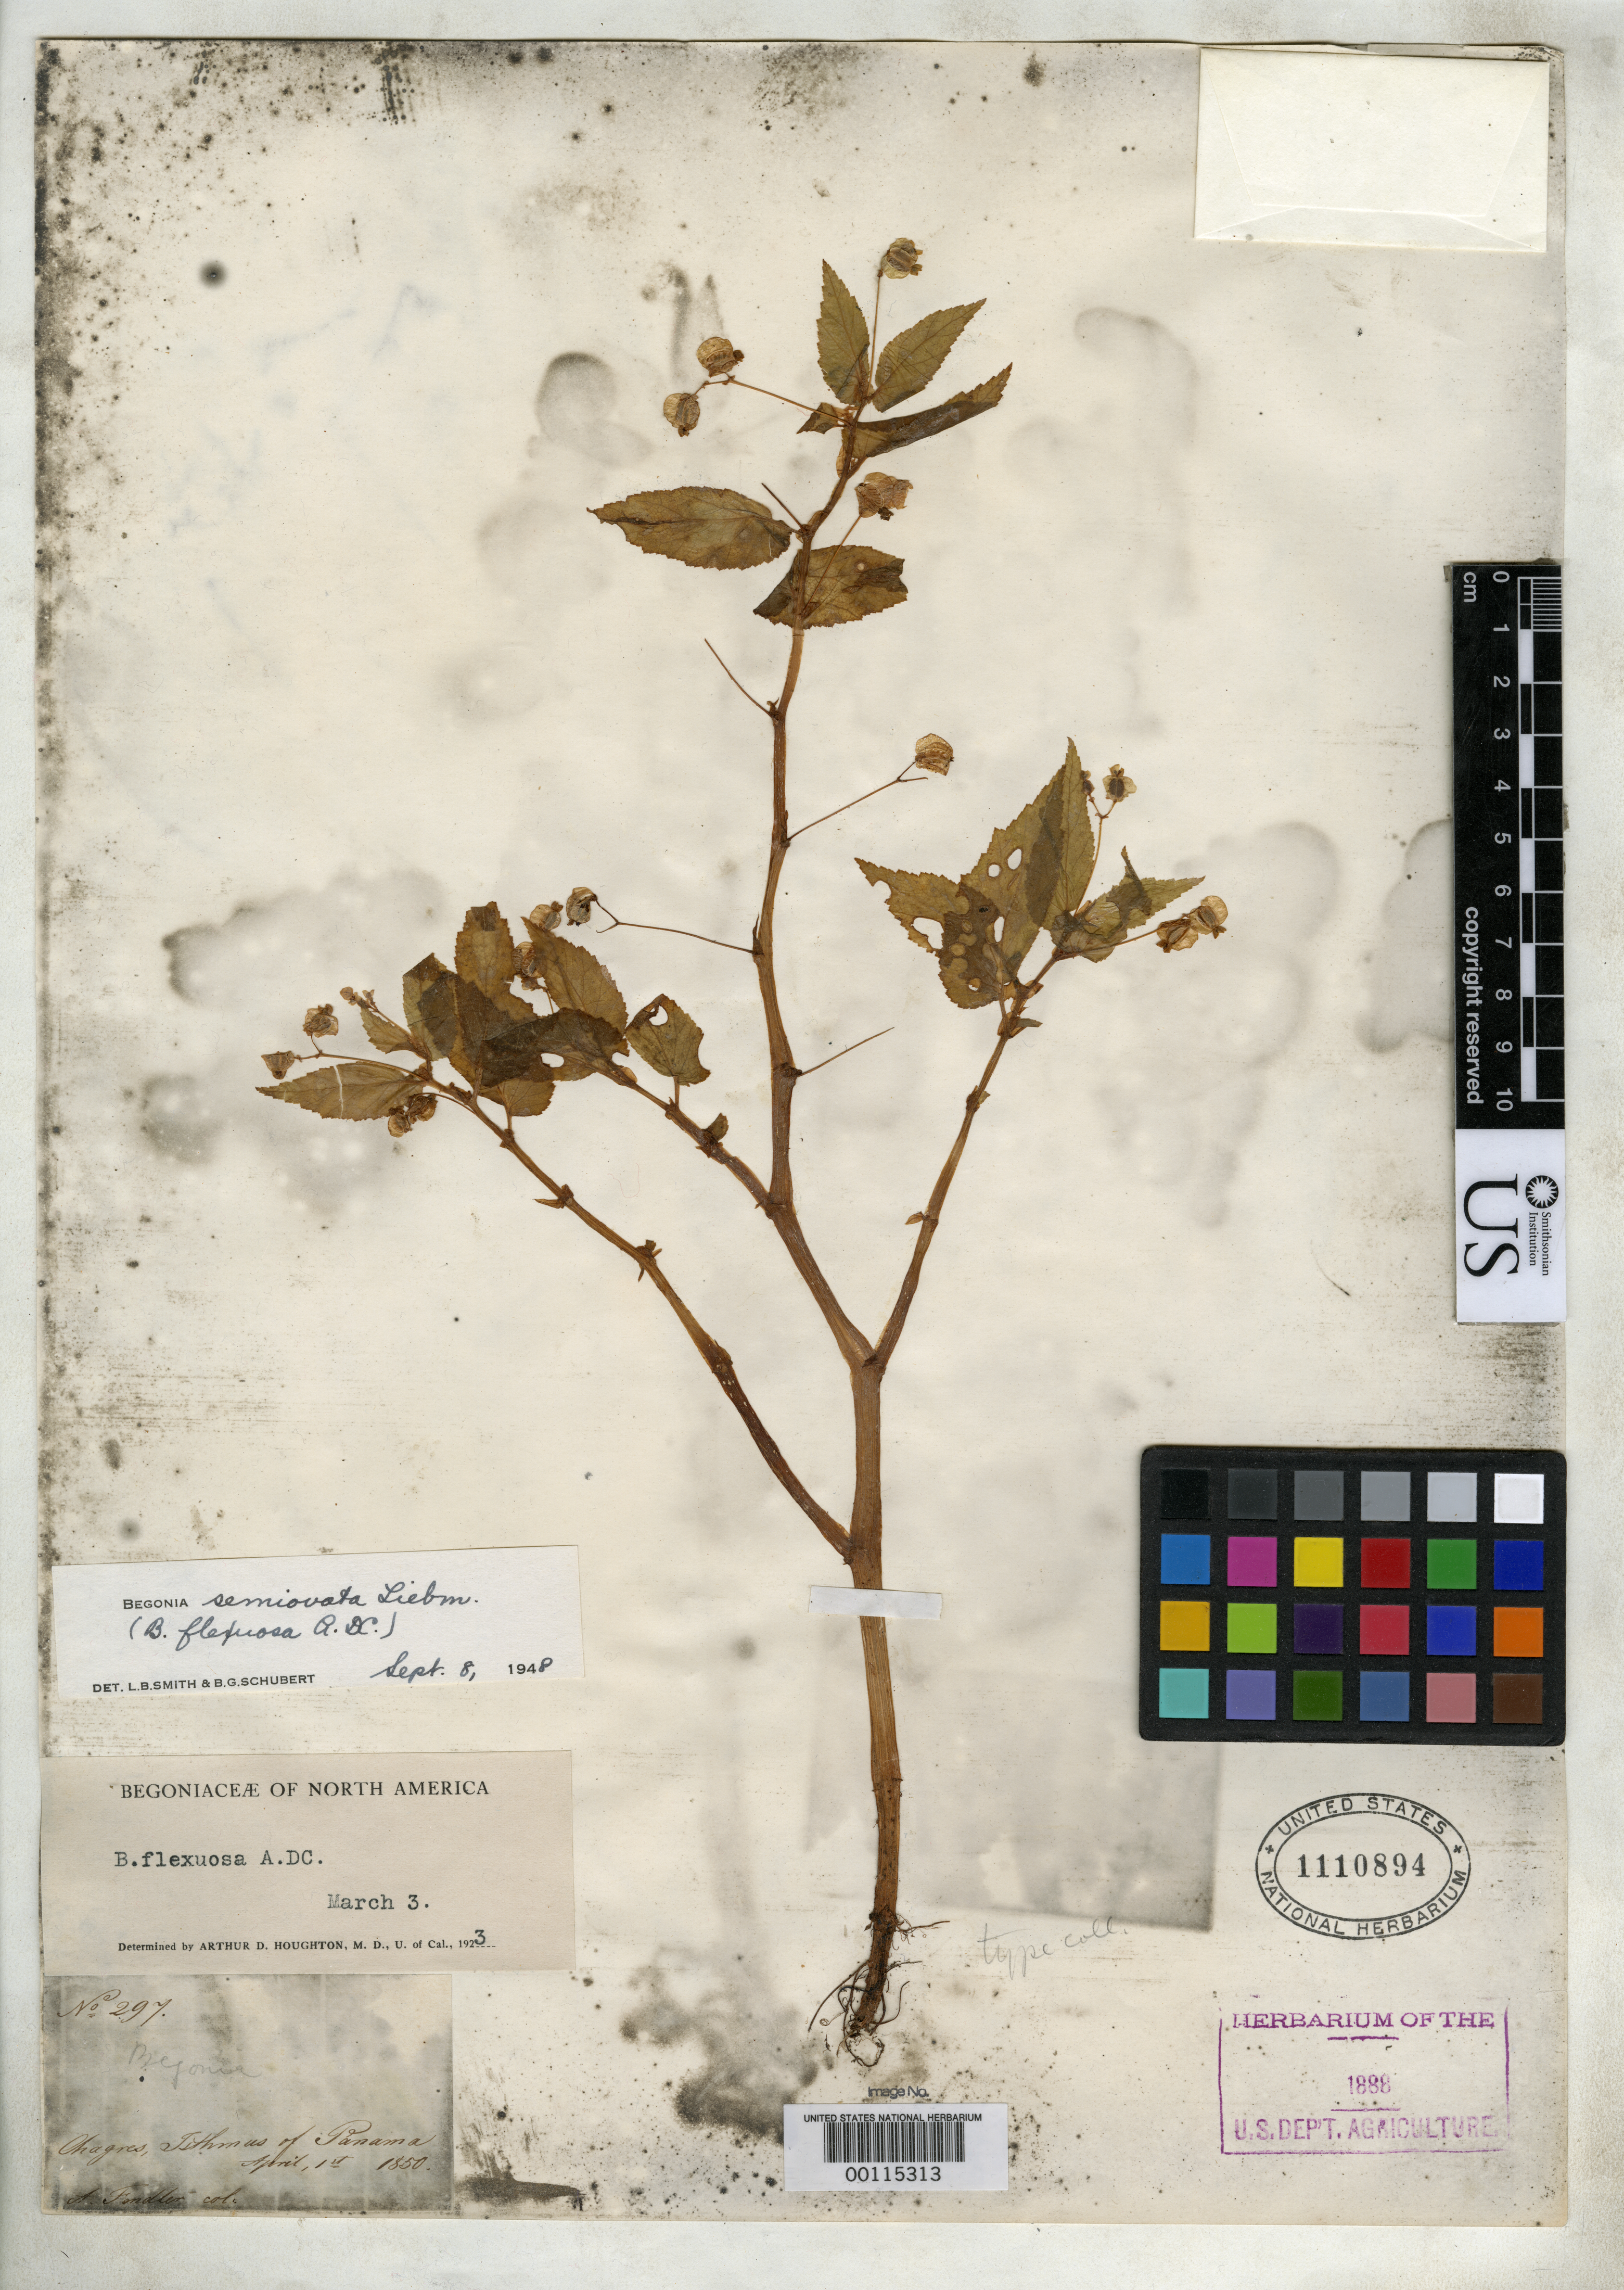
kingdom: Plantae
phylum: Tracheophyta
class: Magnoliopsida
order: Cucurbitales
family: Begoniaceae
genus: Begonia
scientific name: Begonia flexuosa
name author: A. DC.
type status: Type Collection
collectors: A. Fendler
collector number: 297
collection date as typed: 01 Apr 1850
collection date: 1850-04-01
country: Panama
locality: Chargres, Isthmus of Panama.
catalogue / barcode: US 1110894